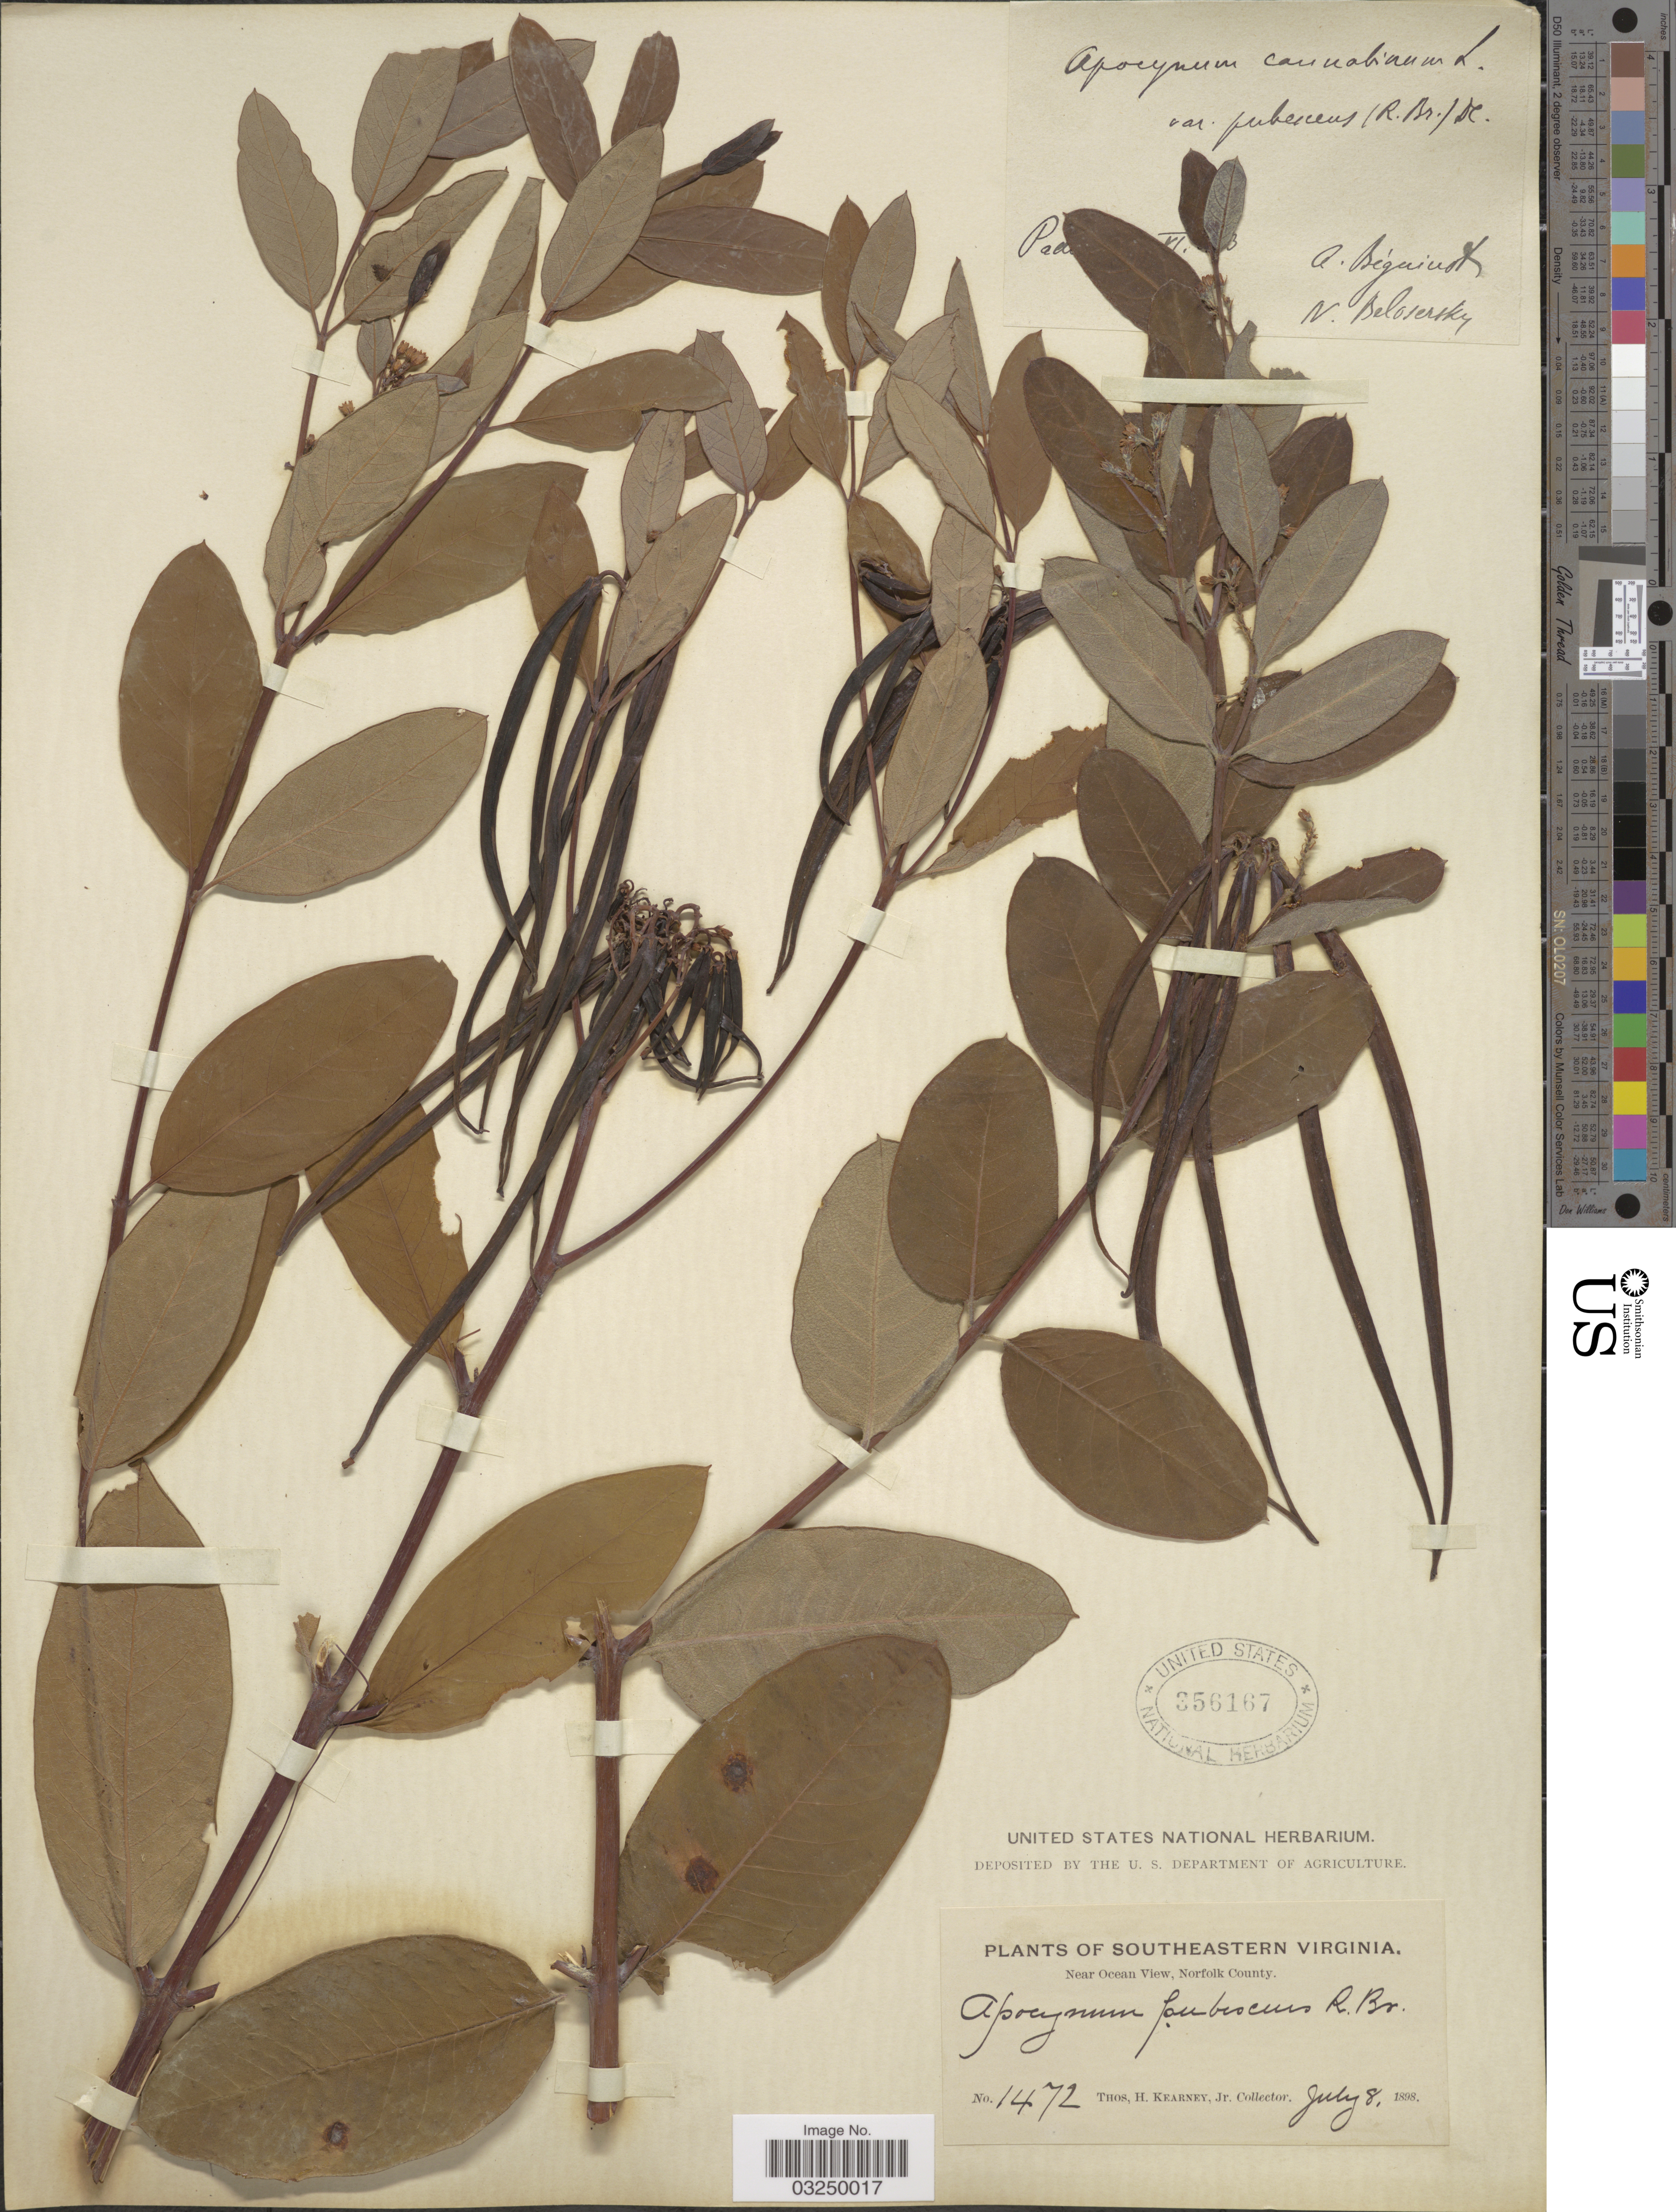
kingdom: Plantae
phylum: Tracheophyta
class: Magnoliopsida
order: Gentianales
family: Apocynaceae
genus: Apocynum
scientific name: Apocynum pubescens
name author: Mitch. ex R. Br.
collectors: T. H. Kearney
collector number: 1472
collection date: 1898-07-08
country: United States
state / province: Virginia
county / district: City of Norfolk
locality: Southeastern Virginia. Near Ocean View, Norfolk County.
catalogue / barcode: US 356167